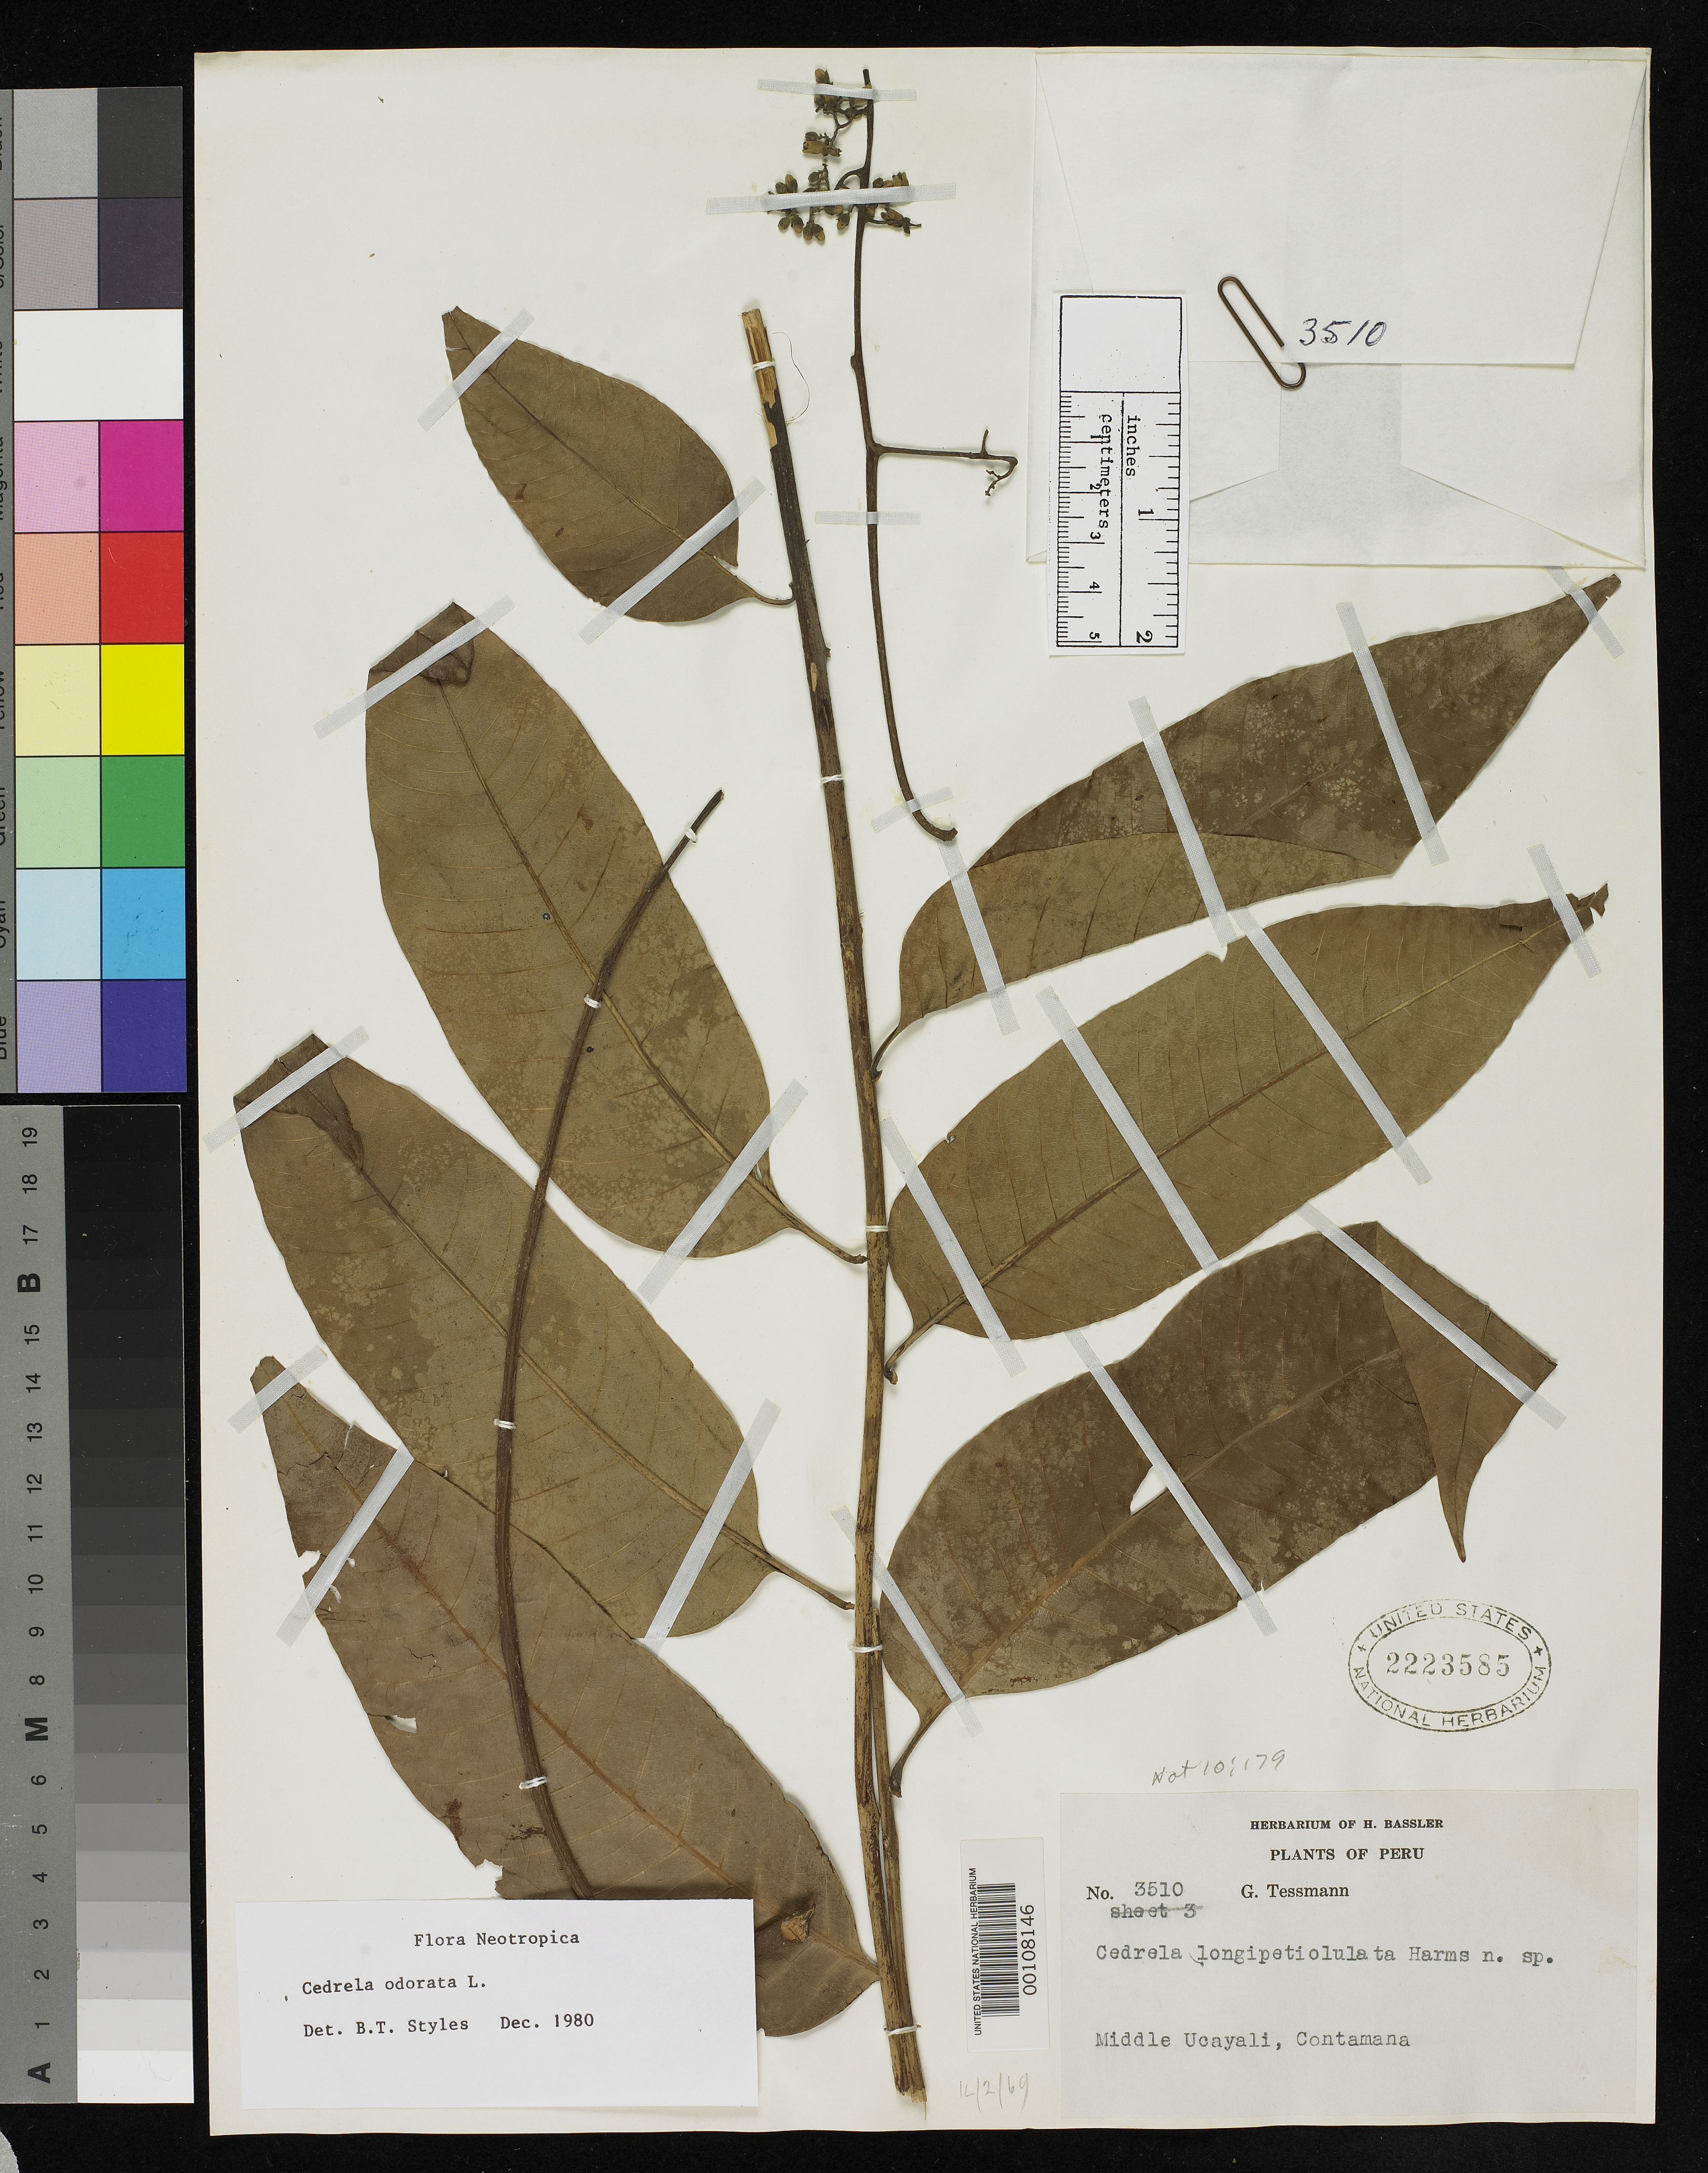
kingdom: Plantae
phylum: Tracheophyta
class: Magnoliopsida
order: Sapindales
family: Meliaceae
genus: Cedrela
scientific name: Cedrela longipetiolulata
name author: Harms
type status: Isotype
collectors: G. Tessmann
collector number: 3510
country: Peru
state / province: San Martín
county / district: Mariscal Cáceres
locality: Rio Huallaga, margen Derecha del; Balsa Probana; dtto. Tocache Nuevo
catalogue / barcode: US 2223585